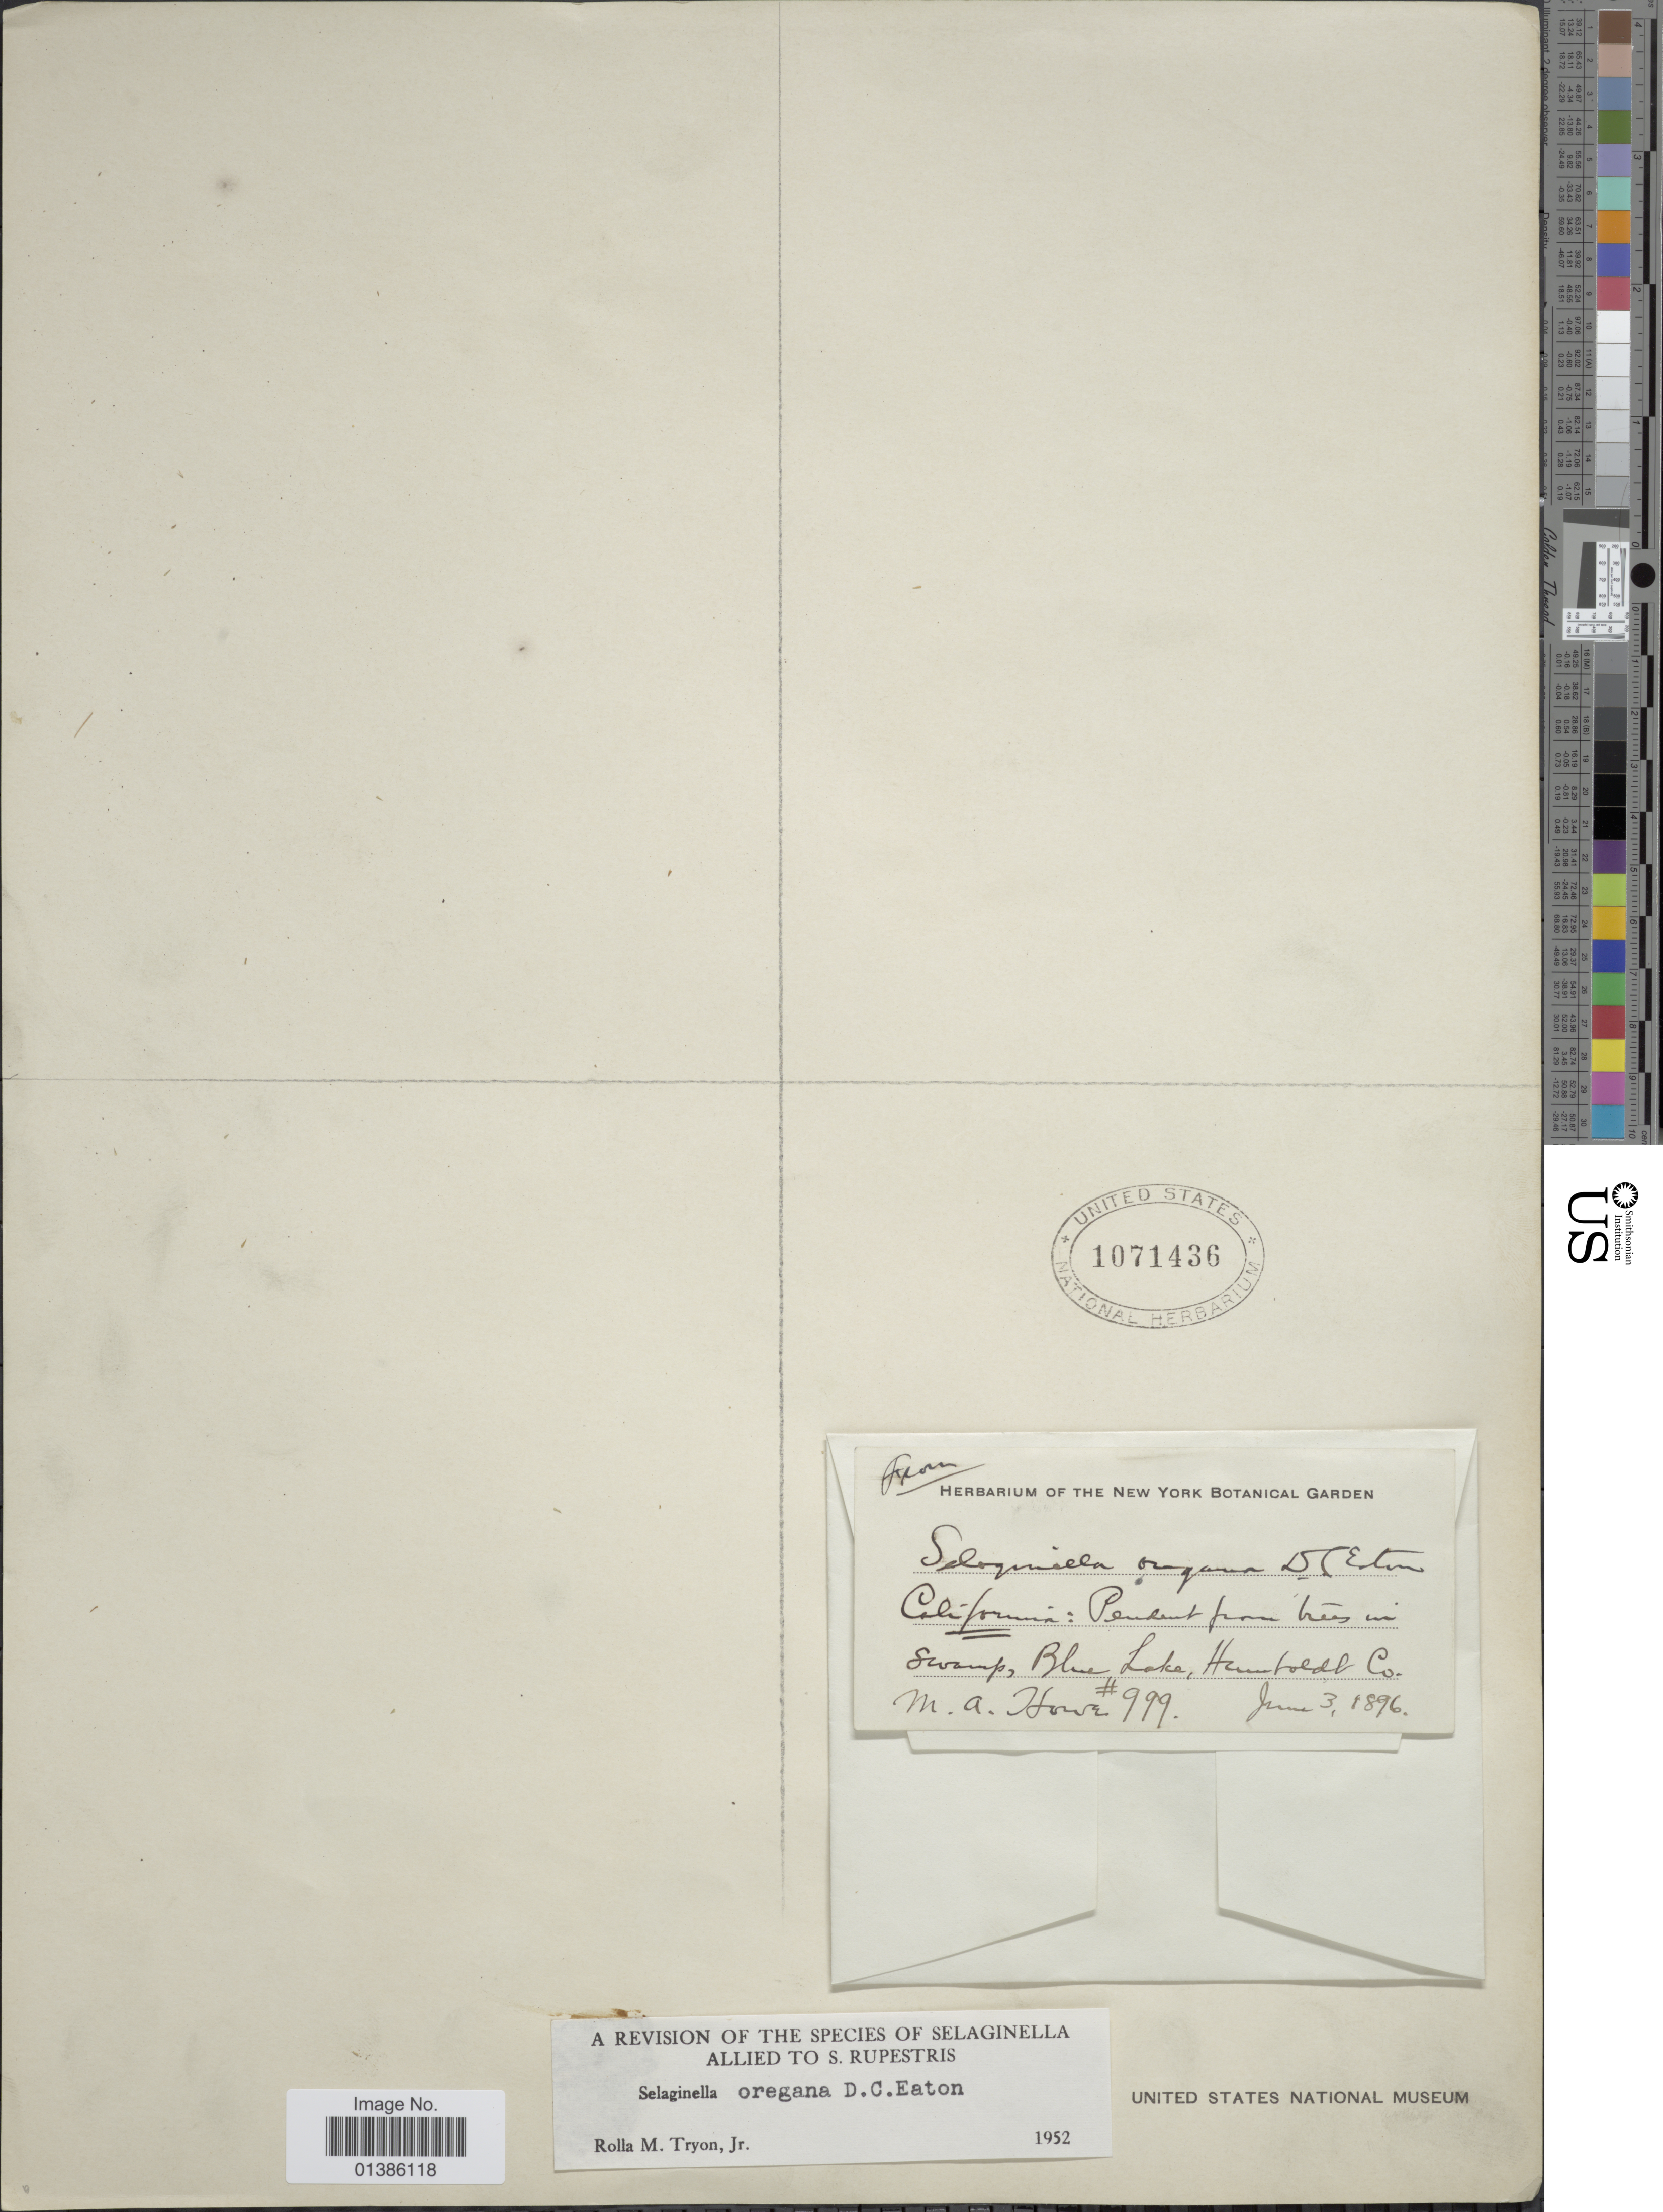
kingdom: Plantae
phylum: Tracheophyta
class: Lycopodiopsida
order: Selaginellales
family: Selaginellaceae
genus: Selaginella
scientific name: Selaginella oregana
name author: D.C. Eaton ex S. Watson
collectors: M. A. Howe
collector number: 999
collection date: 1896-06-03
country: United States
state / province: California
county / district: Humboldt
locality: Pendent from trees in swamp, Blue Lake, Humboldt Co.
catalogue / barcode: US 1071436